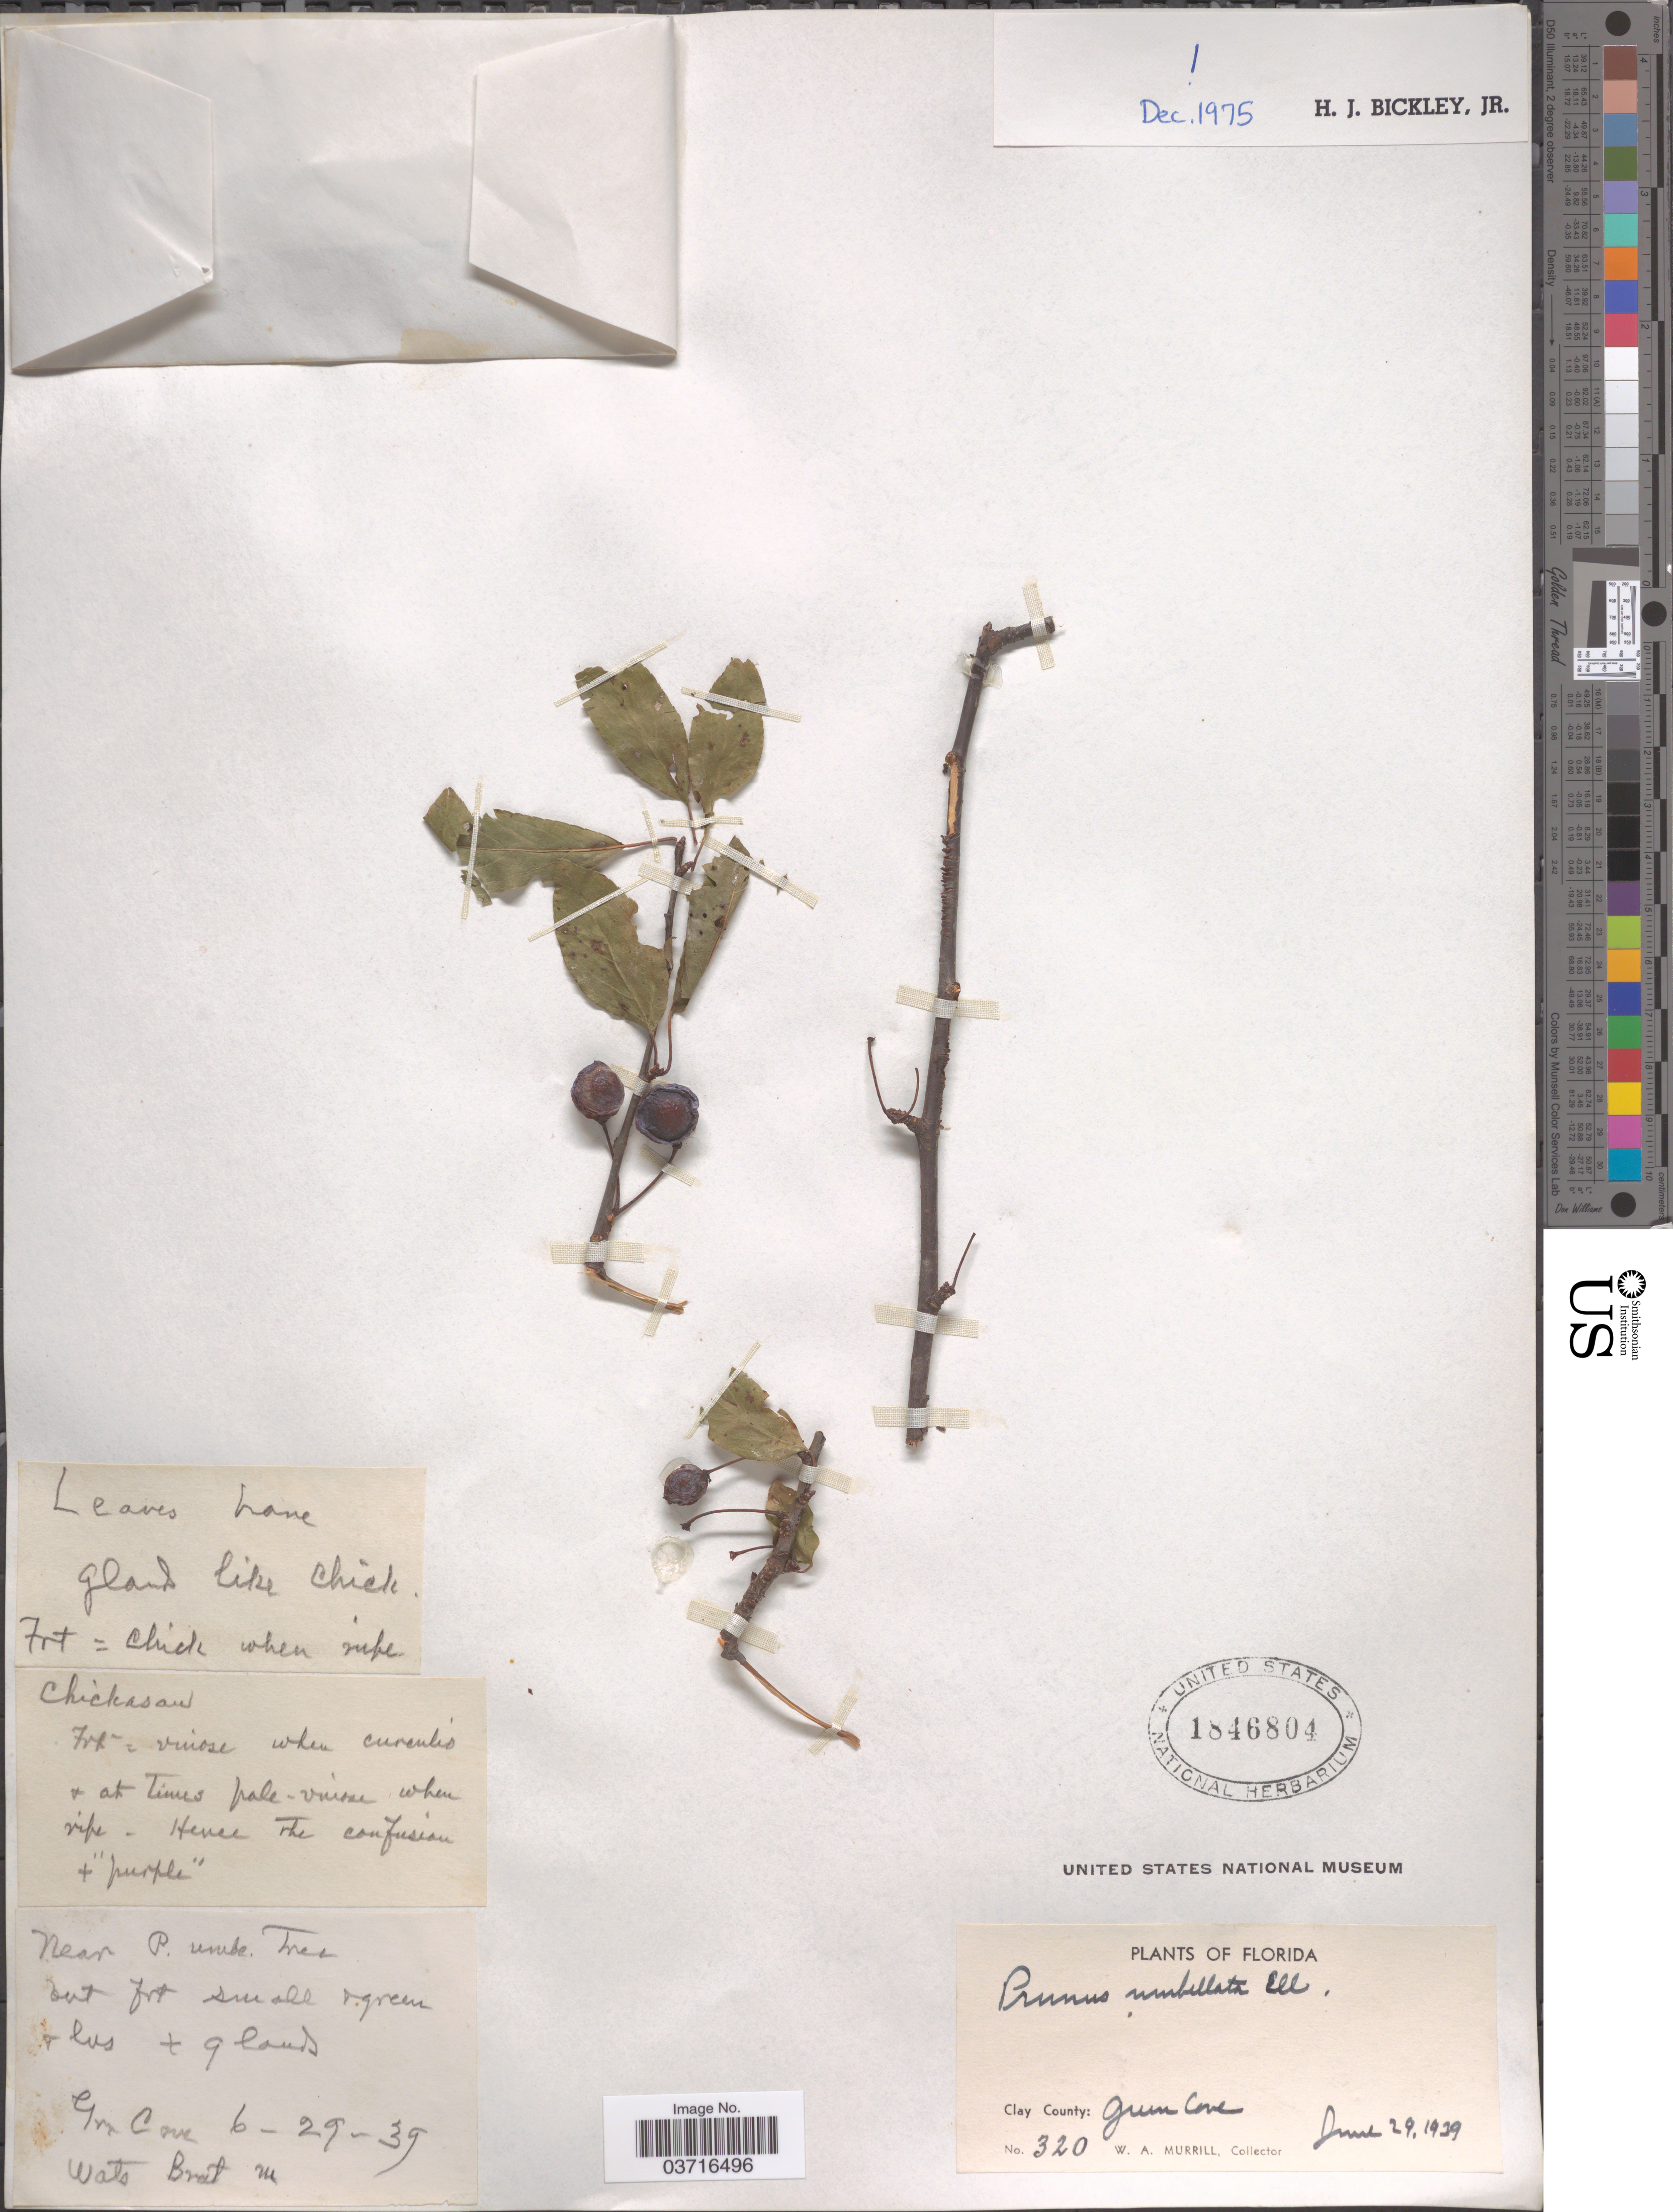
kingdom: Plantae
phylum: Tracheophyta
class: Magnoliopsida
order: Rosales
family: Rosaceae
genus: Prunus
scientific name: Prunus umbellata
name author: Elliott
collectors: W. A. Murrill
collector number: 320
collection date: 1939-06-29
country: United States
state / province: Florida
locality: Clay County: Green Cove.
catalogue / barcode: US 1846804